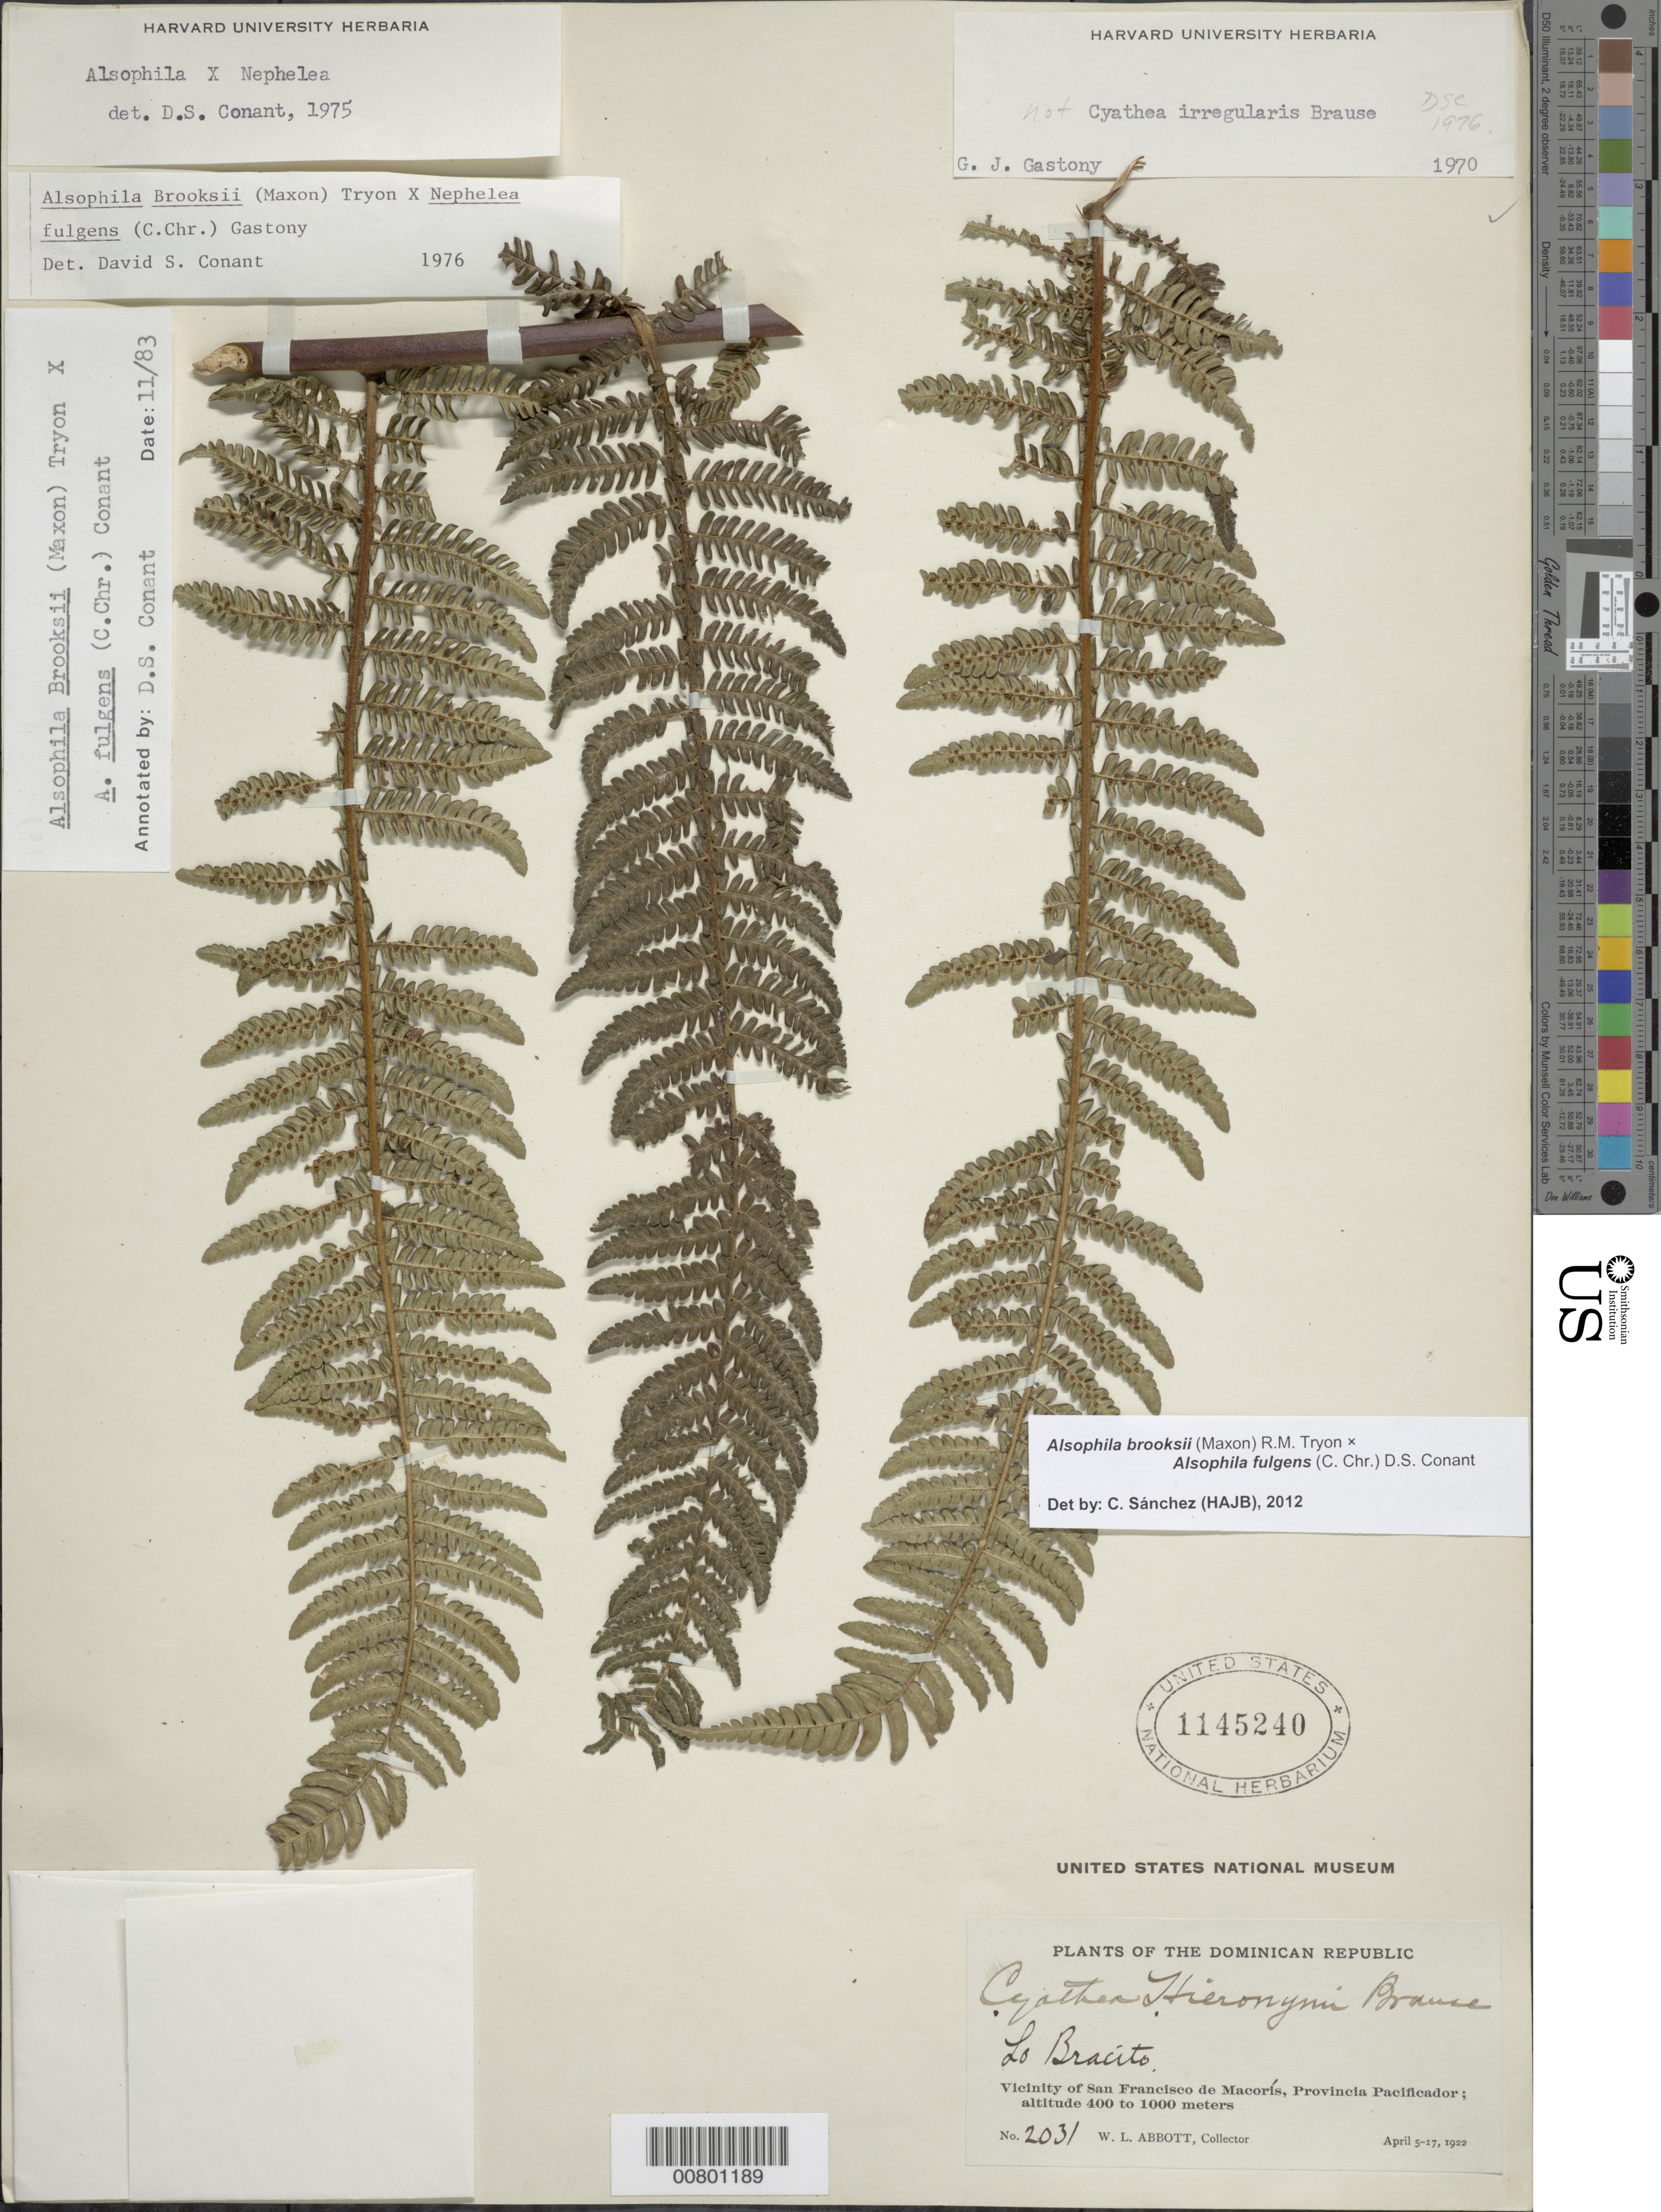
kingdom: Plantae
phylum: Tracheophyta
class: Polypodiopsida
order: Cyatheales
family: Cyatheaceae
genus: Alsophila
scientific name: Alsophila brooksii x A. fulgens (C. Chr.) D.S. Conant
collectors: W. L. Abbott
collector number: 2031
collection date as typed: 05 Apr 1922 to 17 Apr 1922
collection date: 1922-04-05/1922-04-17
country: Dominican Republic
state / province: Duarte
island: Hispaniola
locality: San Francisco de Macorís vicinity, Lo Bracito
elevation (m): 400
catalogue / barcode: US 1145240